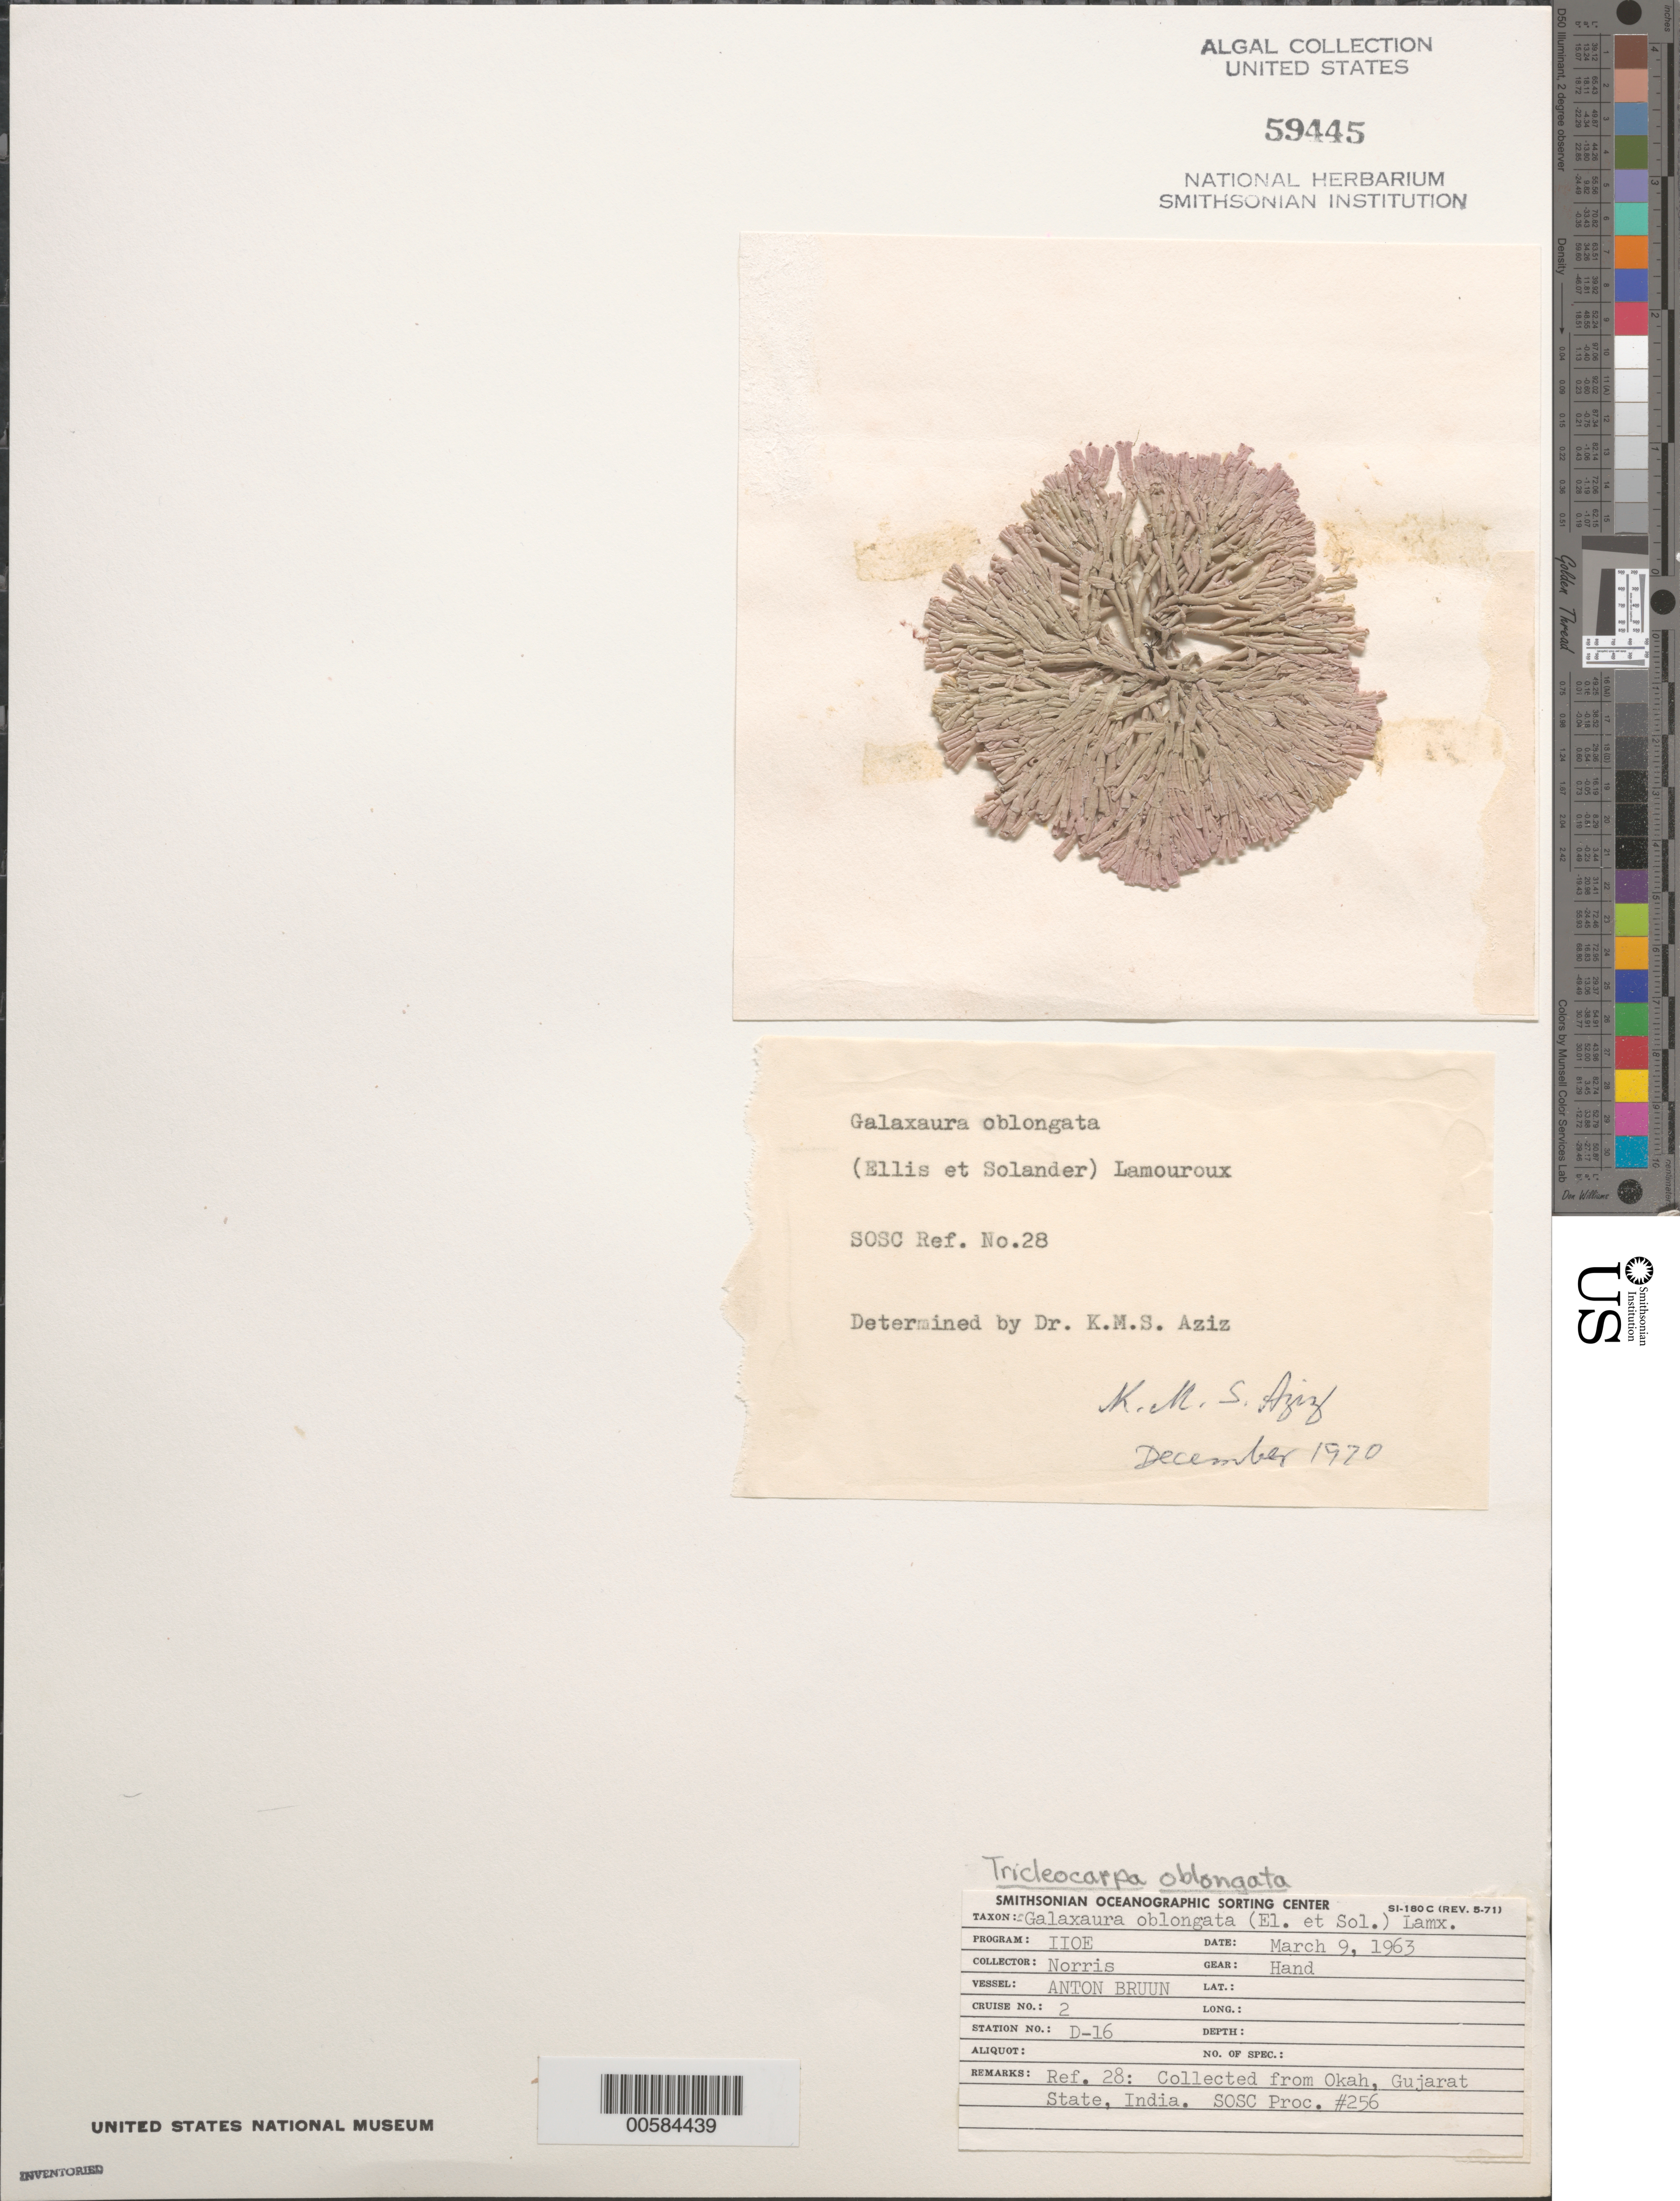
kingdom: Plantae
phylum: Rhodophyta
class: Florideophyceae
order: Nemaliales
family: Galaxauraceae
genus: Tricleocarpa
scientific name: Tricleocarpa fragilis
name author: (L.) Huisman & R.A. Towns.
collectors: R. E. Norris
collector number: D-16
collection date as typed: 09 Mar 1963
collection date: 1963-03-09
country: India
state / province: Gujarat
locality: Okah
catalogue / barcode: US 59445